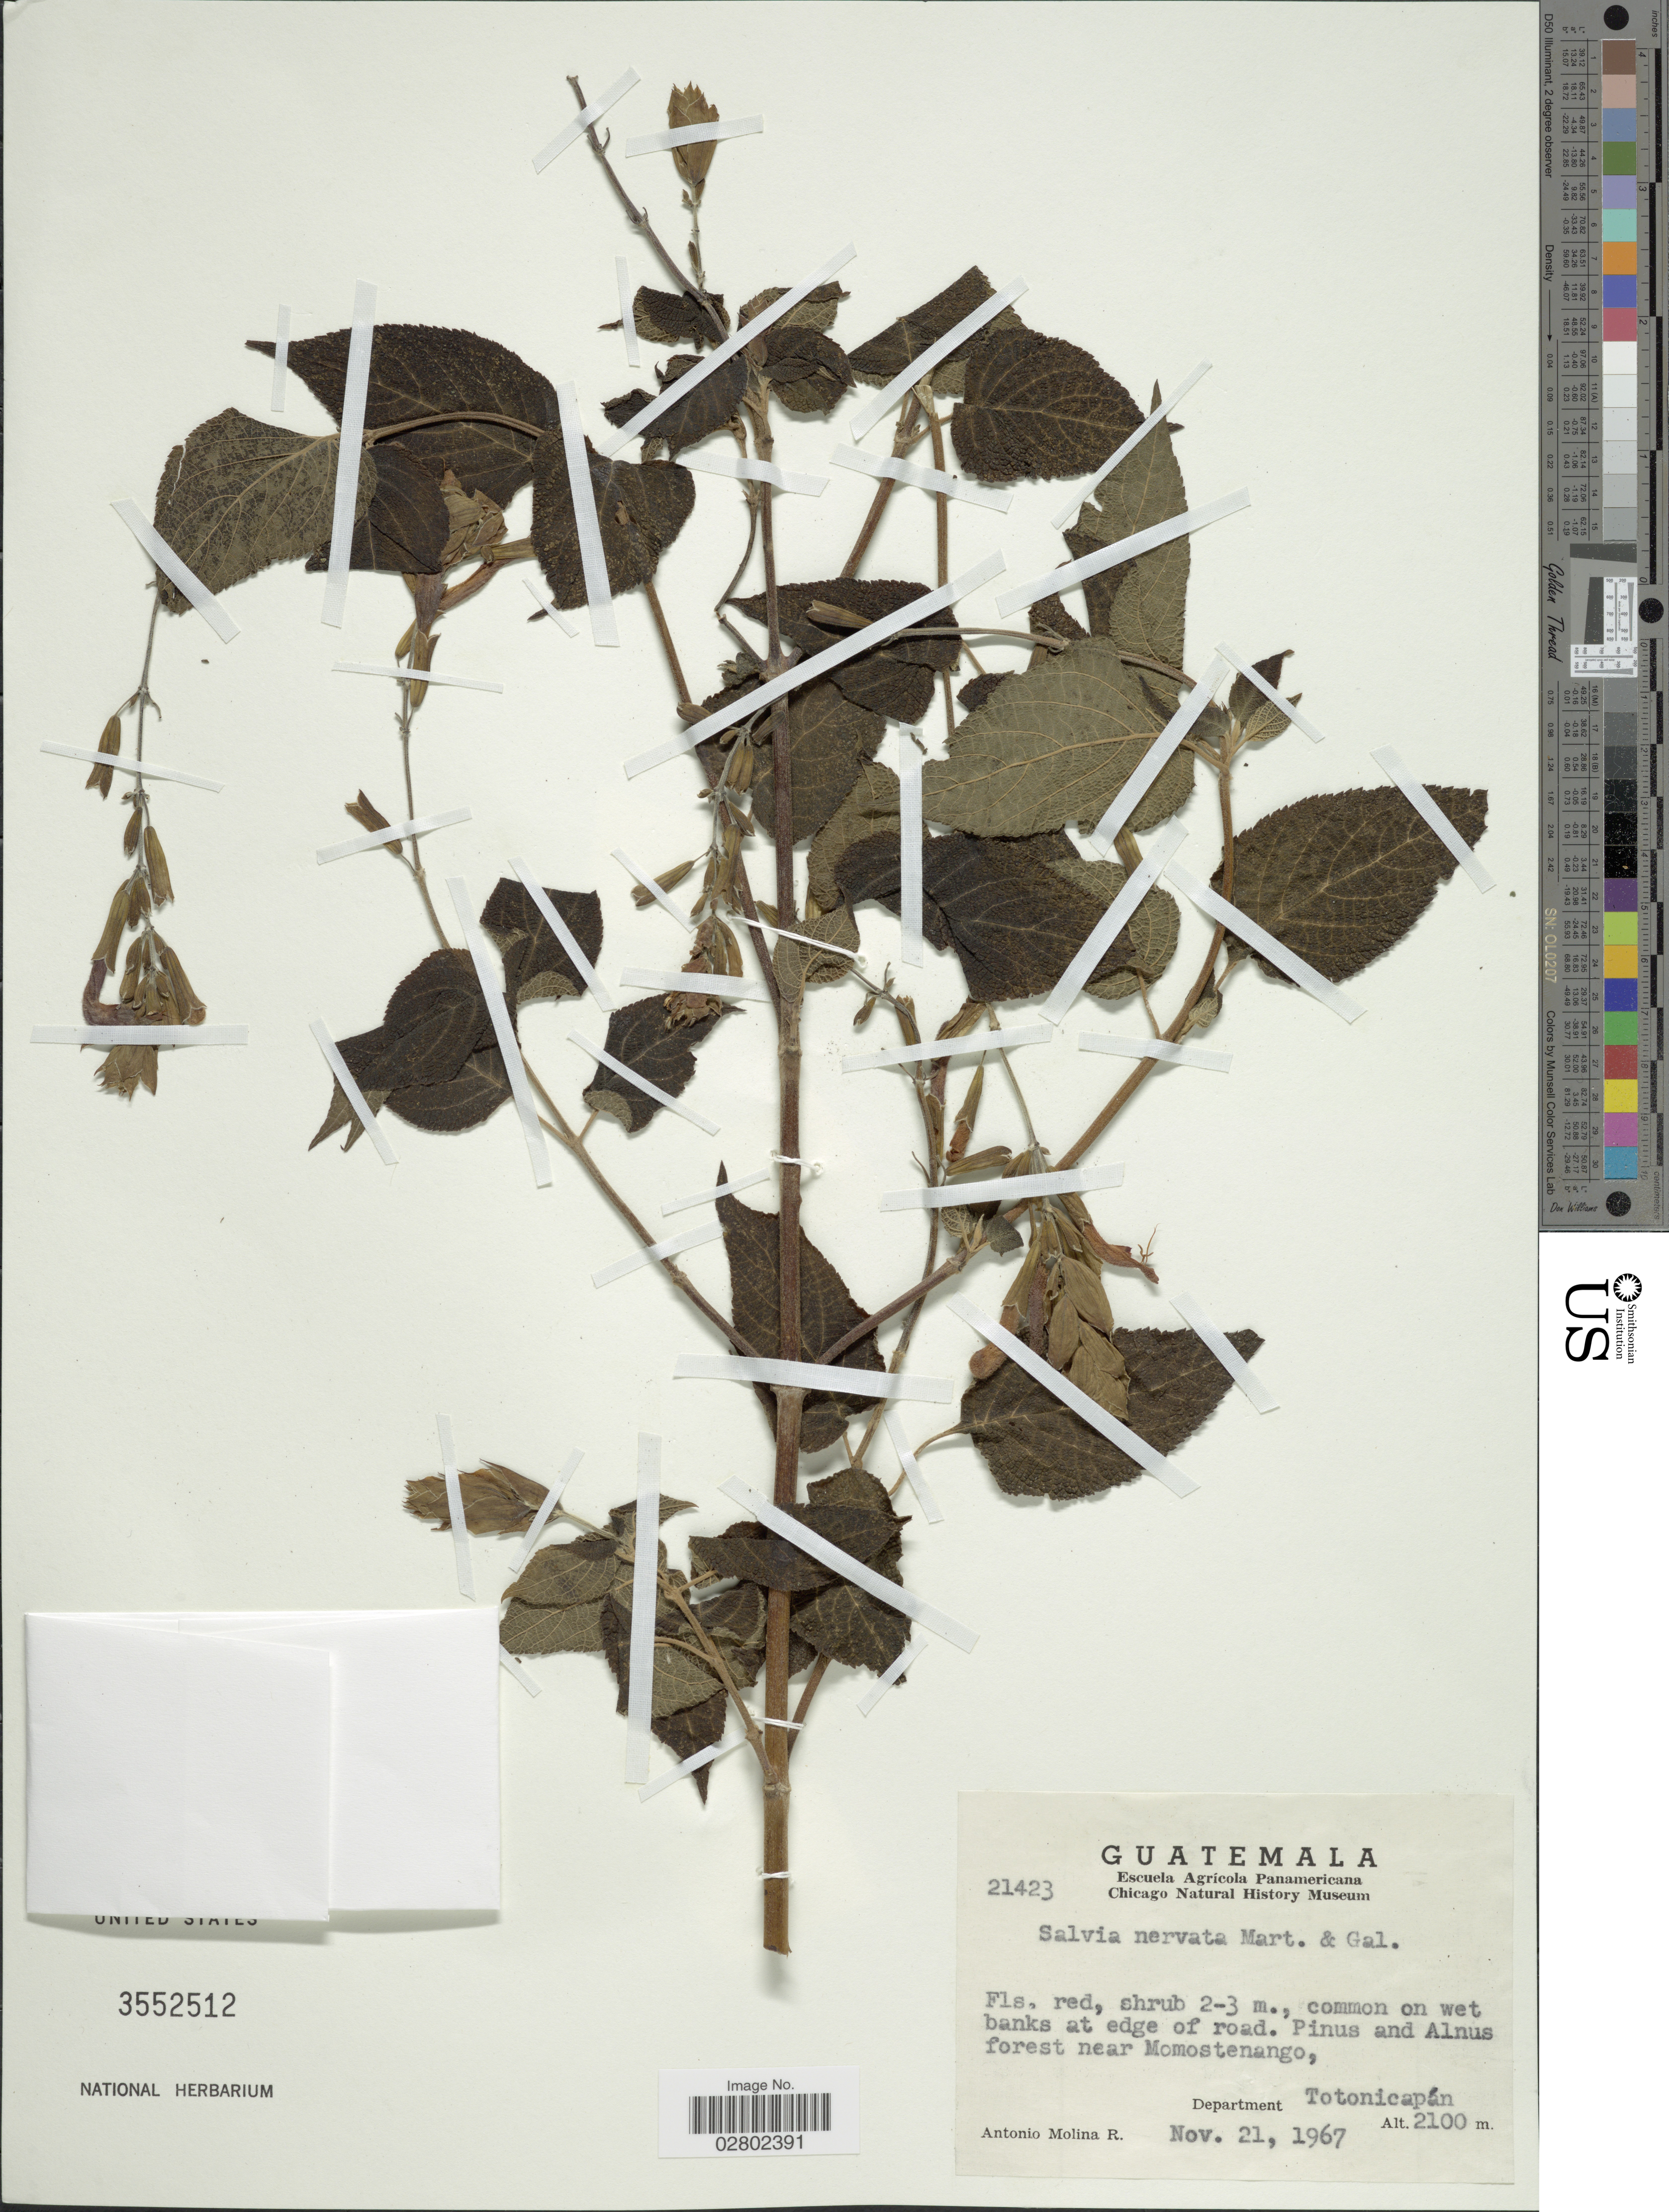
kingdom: Plantae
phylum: Tracheophyta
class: Magnoliopsida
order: Lamiales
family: Lamiaceae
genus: Salvia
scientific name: Salvia nervata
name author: M. Martens & Galeotti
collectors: A. Molina R.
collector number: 21423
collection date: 1967-11-21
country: Guatemala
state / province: Totonicapan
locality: Pinus and Alnus forest near Momostenango, Department Totonicapán.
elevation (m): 2100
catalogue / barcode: US 3552512